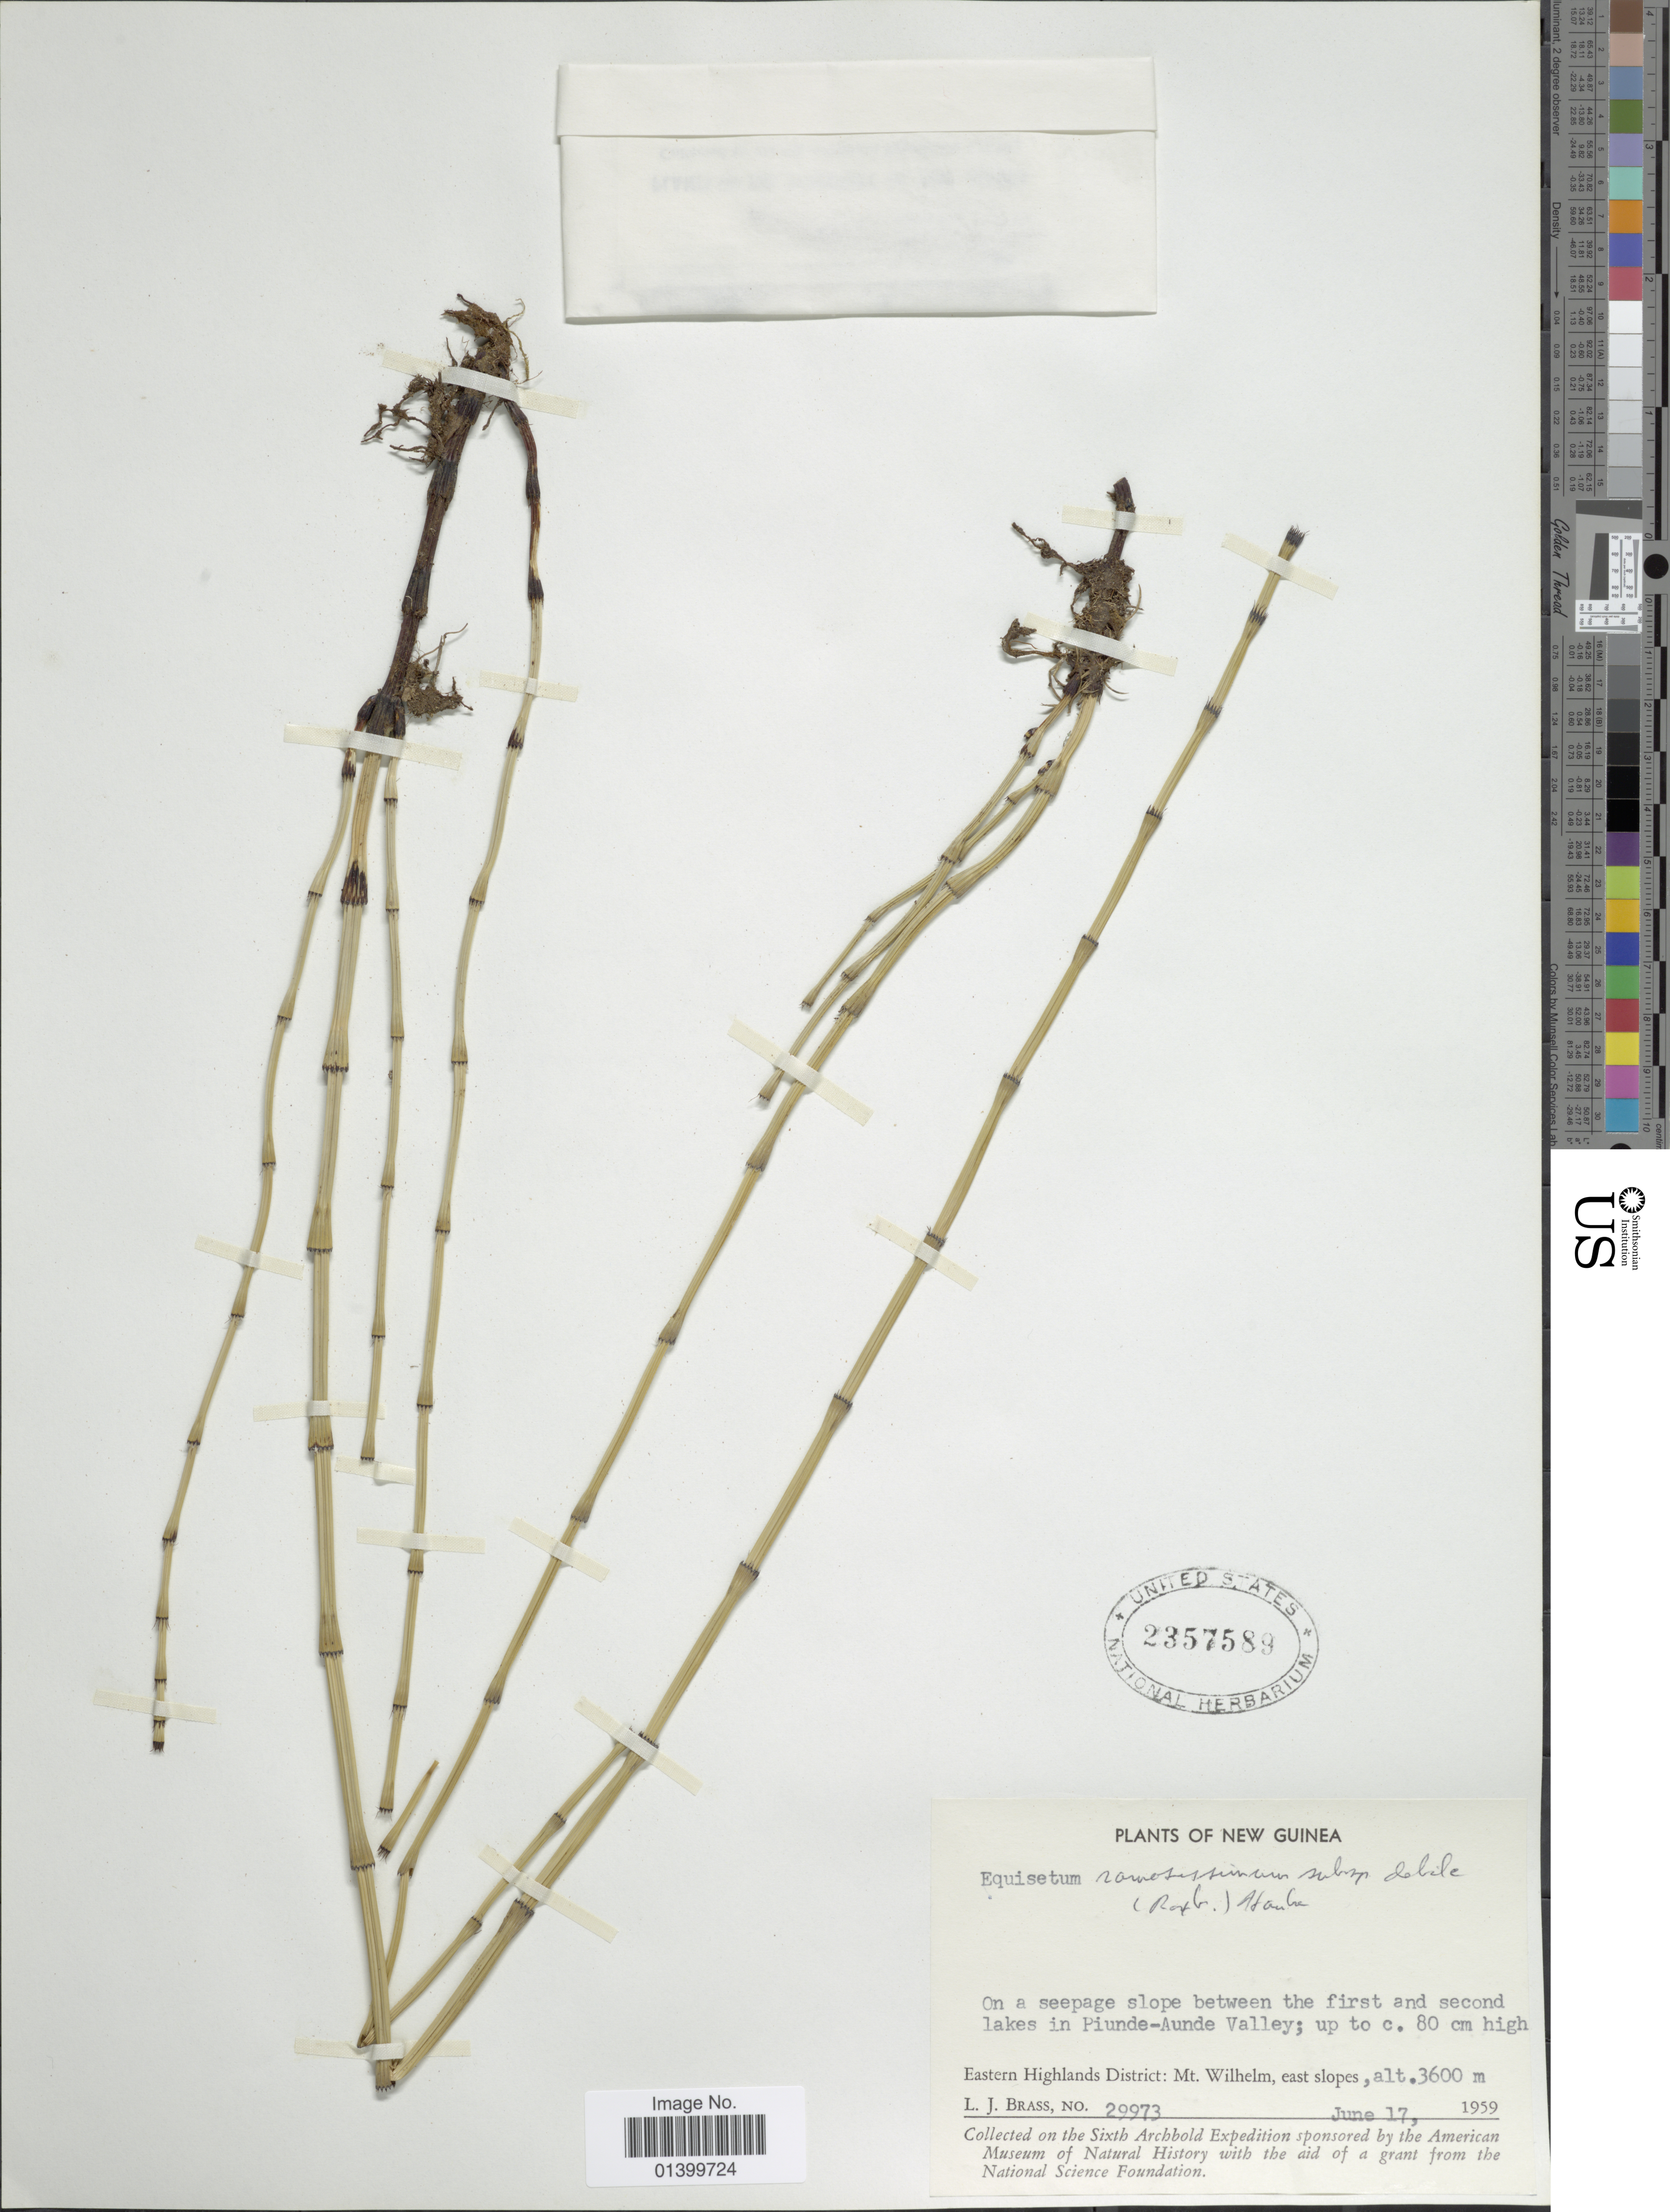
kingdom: Plantae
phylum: Tracheophyta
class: Polypodiopsida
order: Equisetales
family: Equisetaceae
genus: Equisetum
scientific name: Equisetum ramosissimum subsp. debile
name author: (Roxb. ex Vaucher) Hauke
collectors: L. J. Brass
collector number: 29973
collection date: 1959-06-17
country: Papua New Guinea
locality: Plants of New Guinea. On a seepage slope between the first and second lakes in Piunde-Aunde Valley. Eastern Highlands District: Mt. Wilhelm, east slopes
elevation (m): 3600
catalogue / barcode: US 2357589